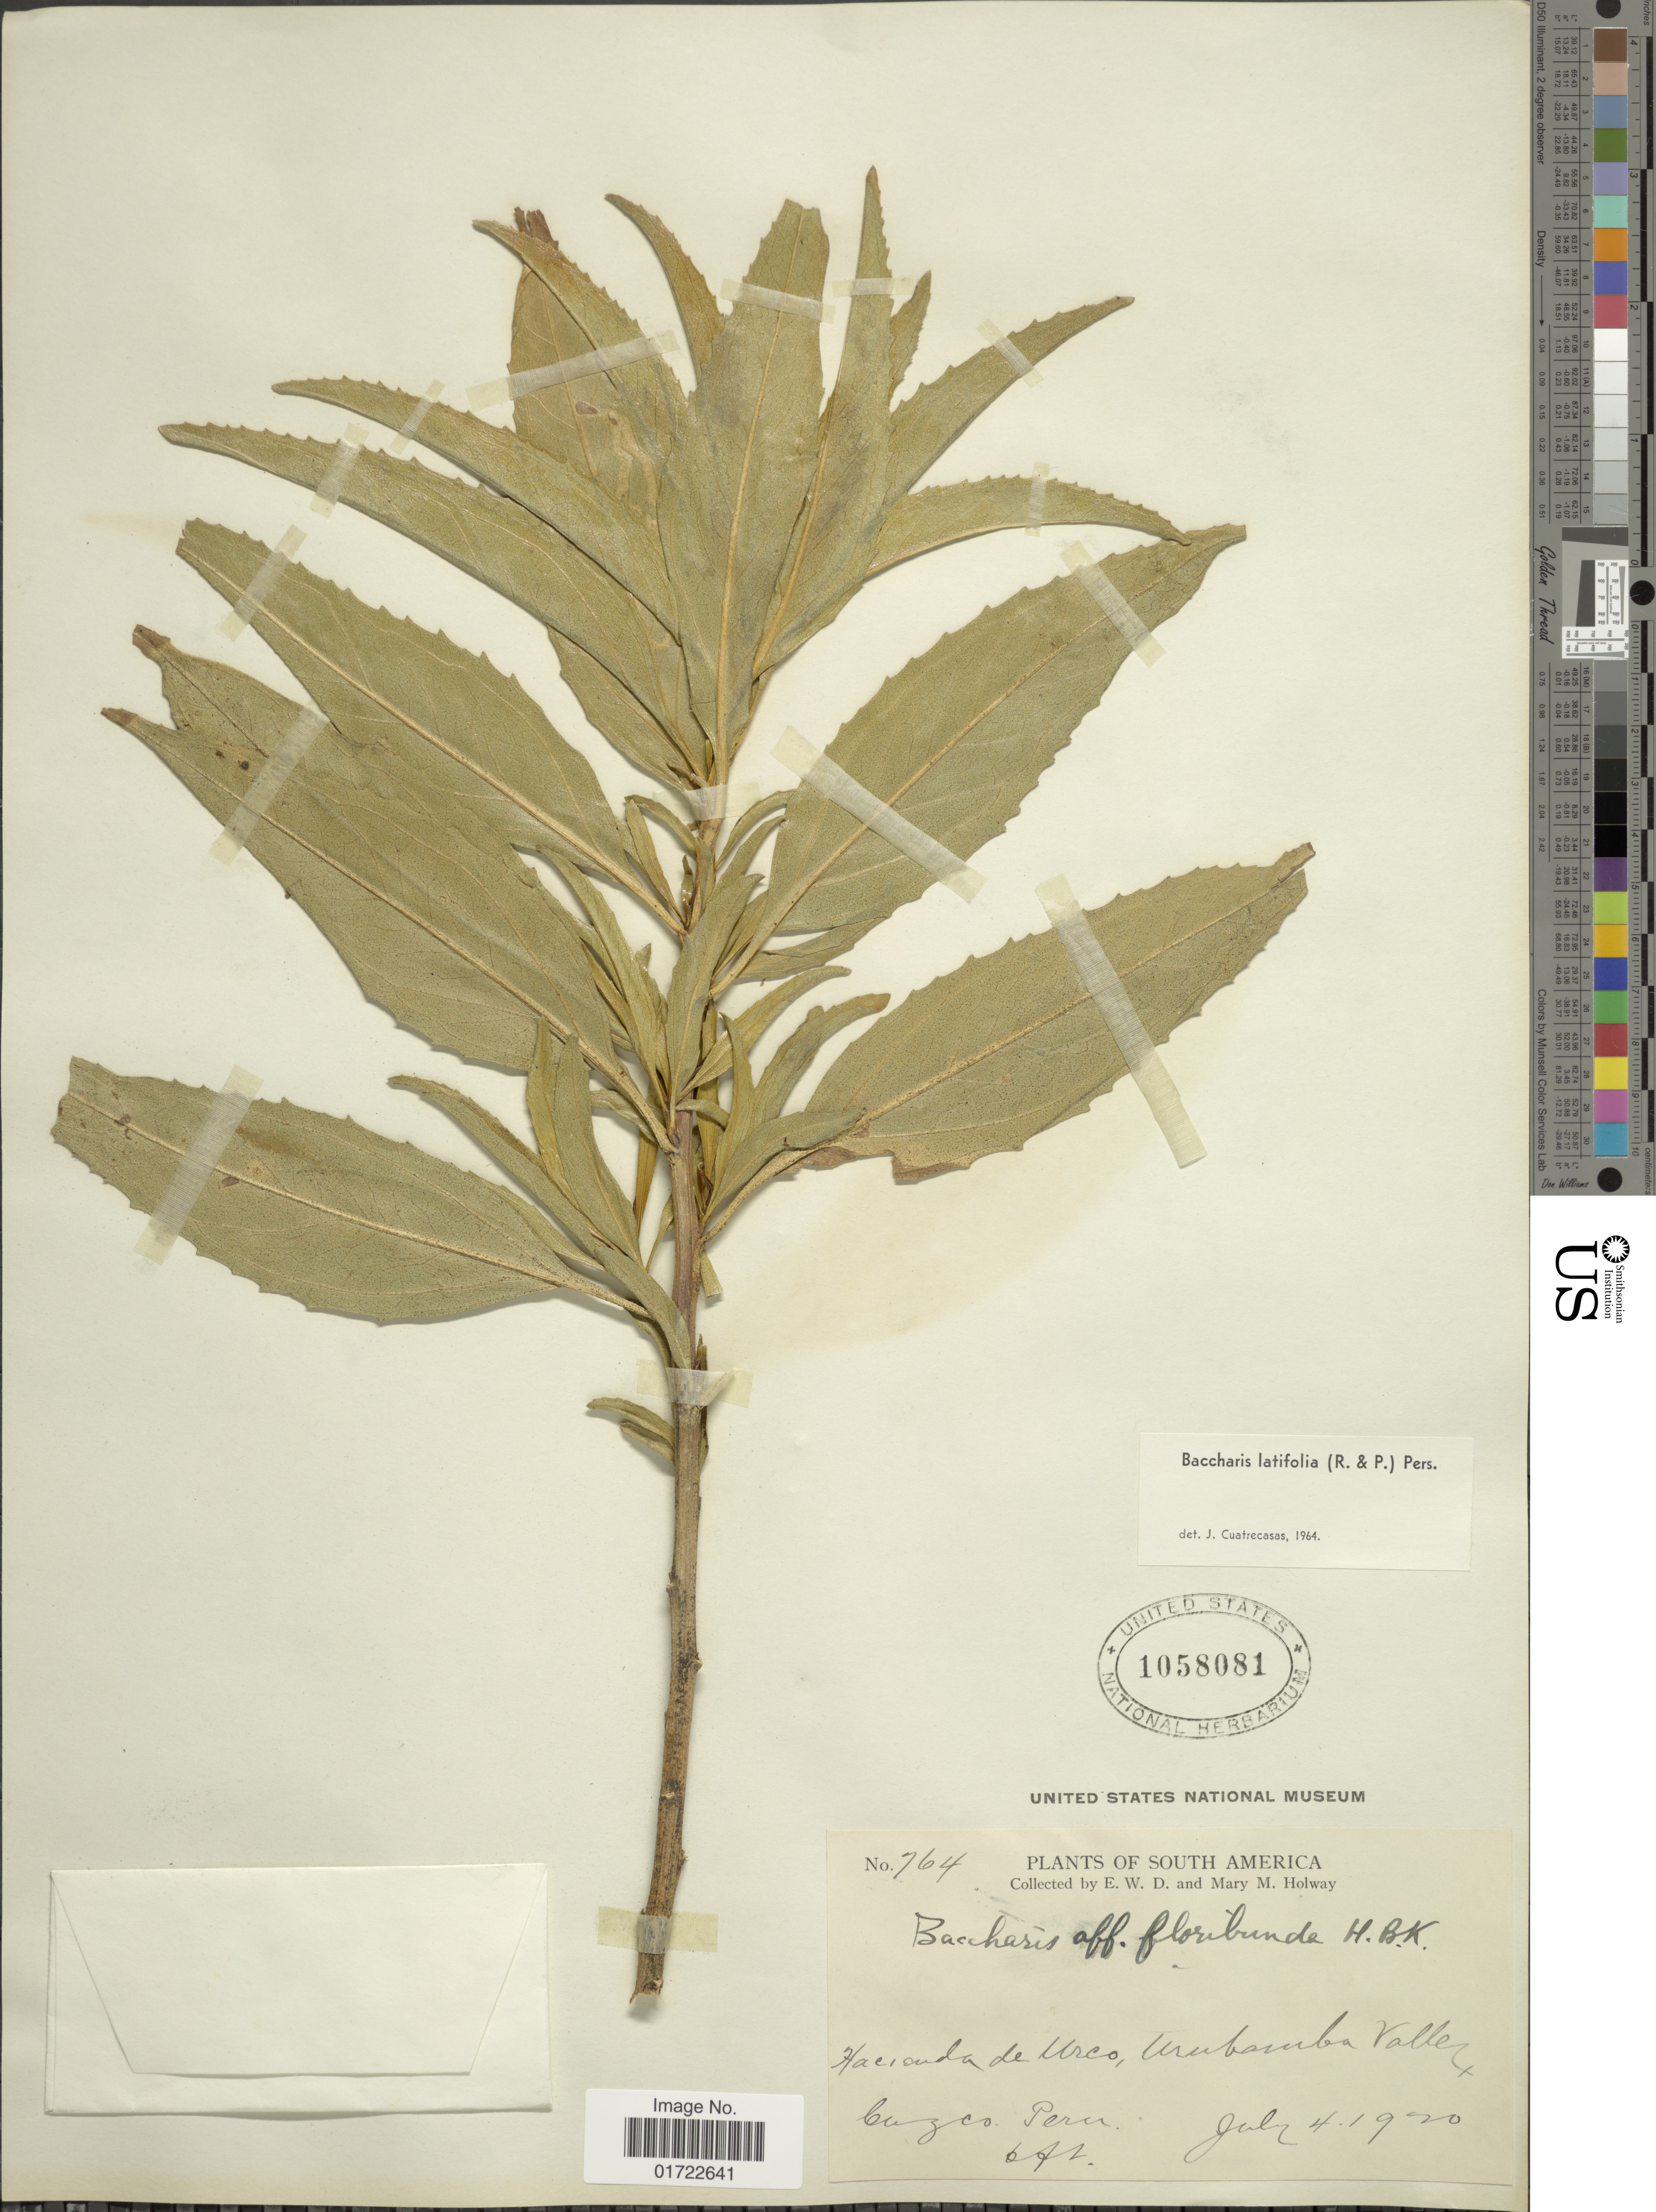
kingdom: Plantae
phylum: Tracheophyta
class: Magnoliopsida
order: Asterales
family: Asteraceae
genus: Baccharis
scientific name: Baccharis latifolia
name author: (Ruiz & Pav.) Pers.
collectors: E. W. D. Holway & M. M. Holway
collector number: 764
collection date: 1920-07-04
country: Peru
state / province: Cusco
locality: South America, Hacienda de Urco, Urubamba Valley, Cuzco.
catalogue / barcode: US 1058081